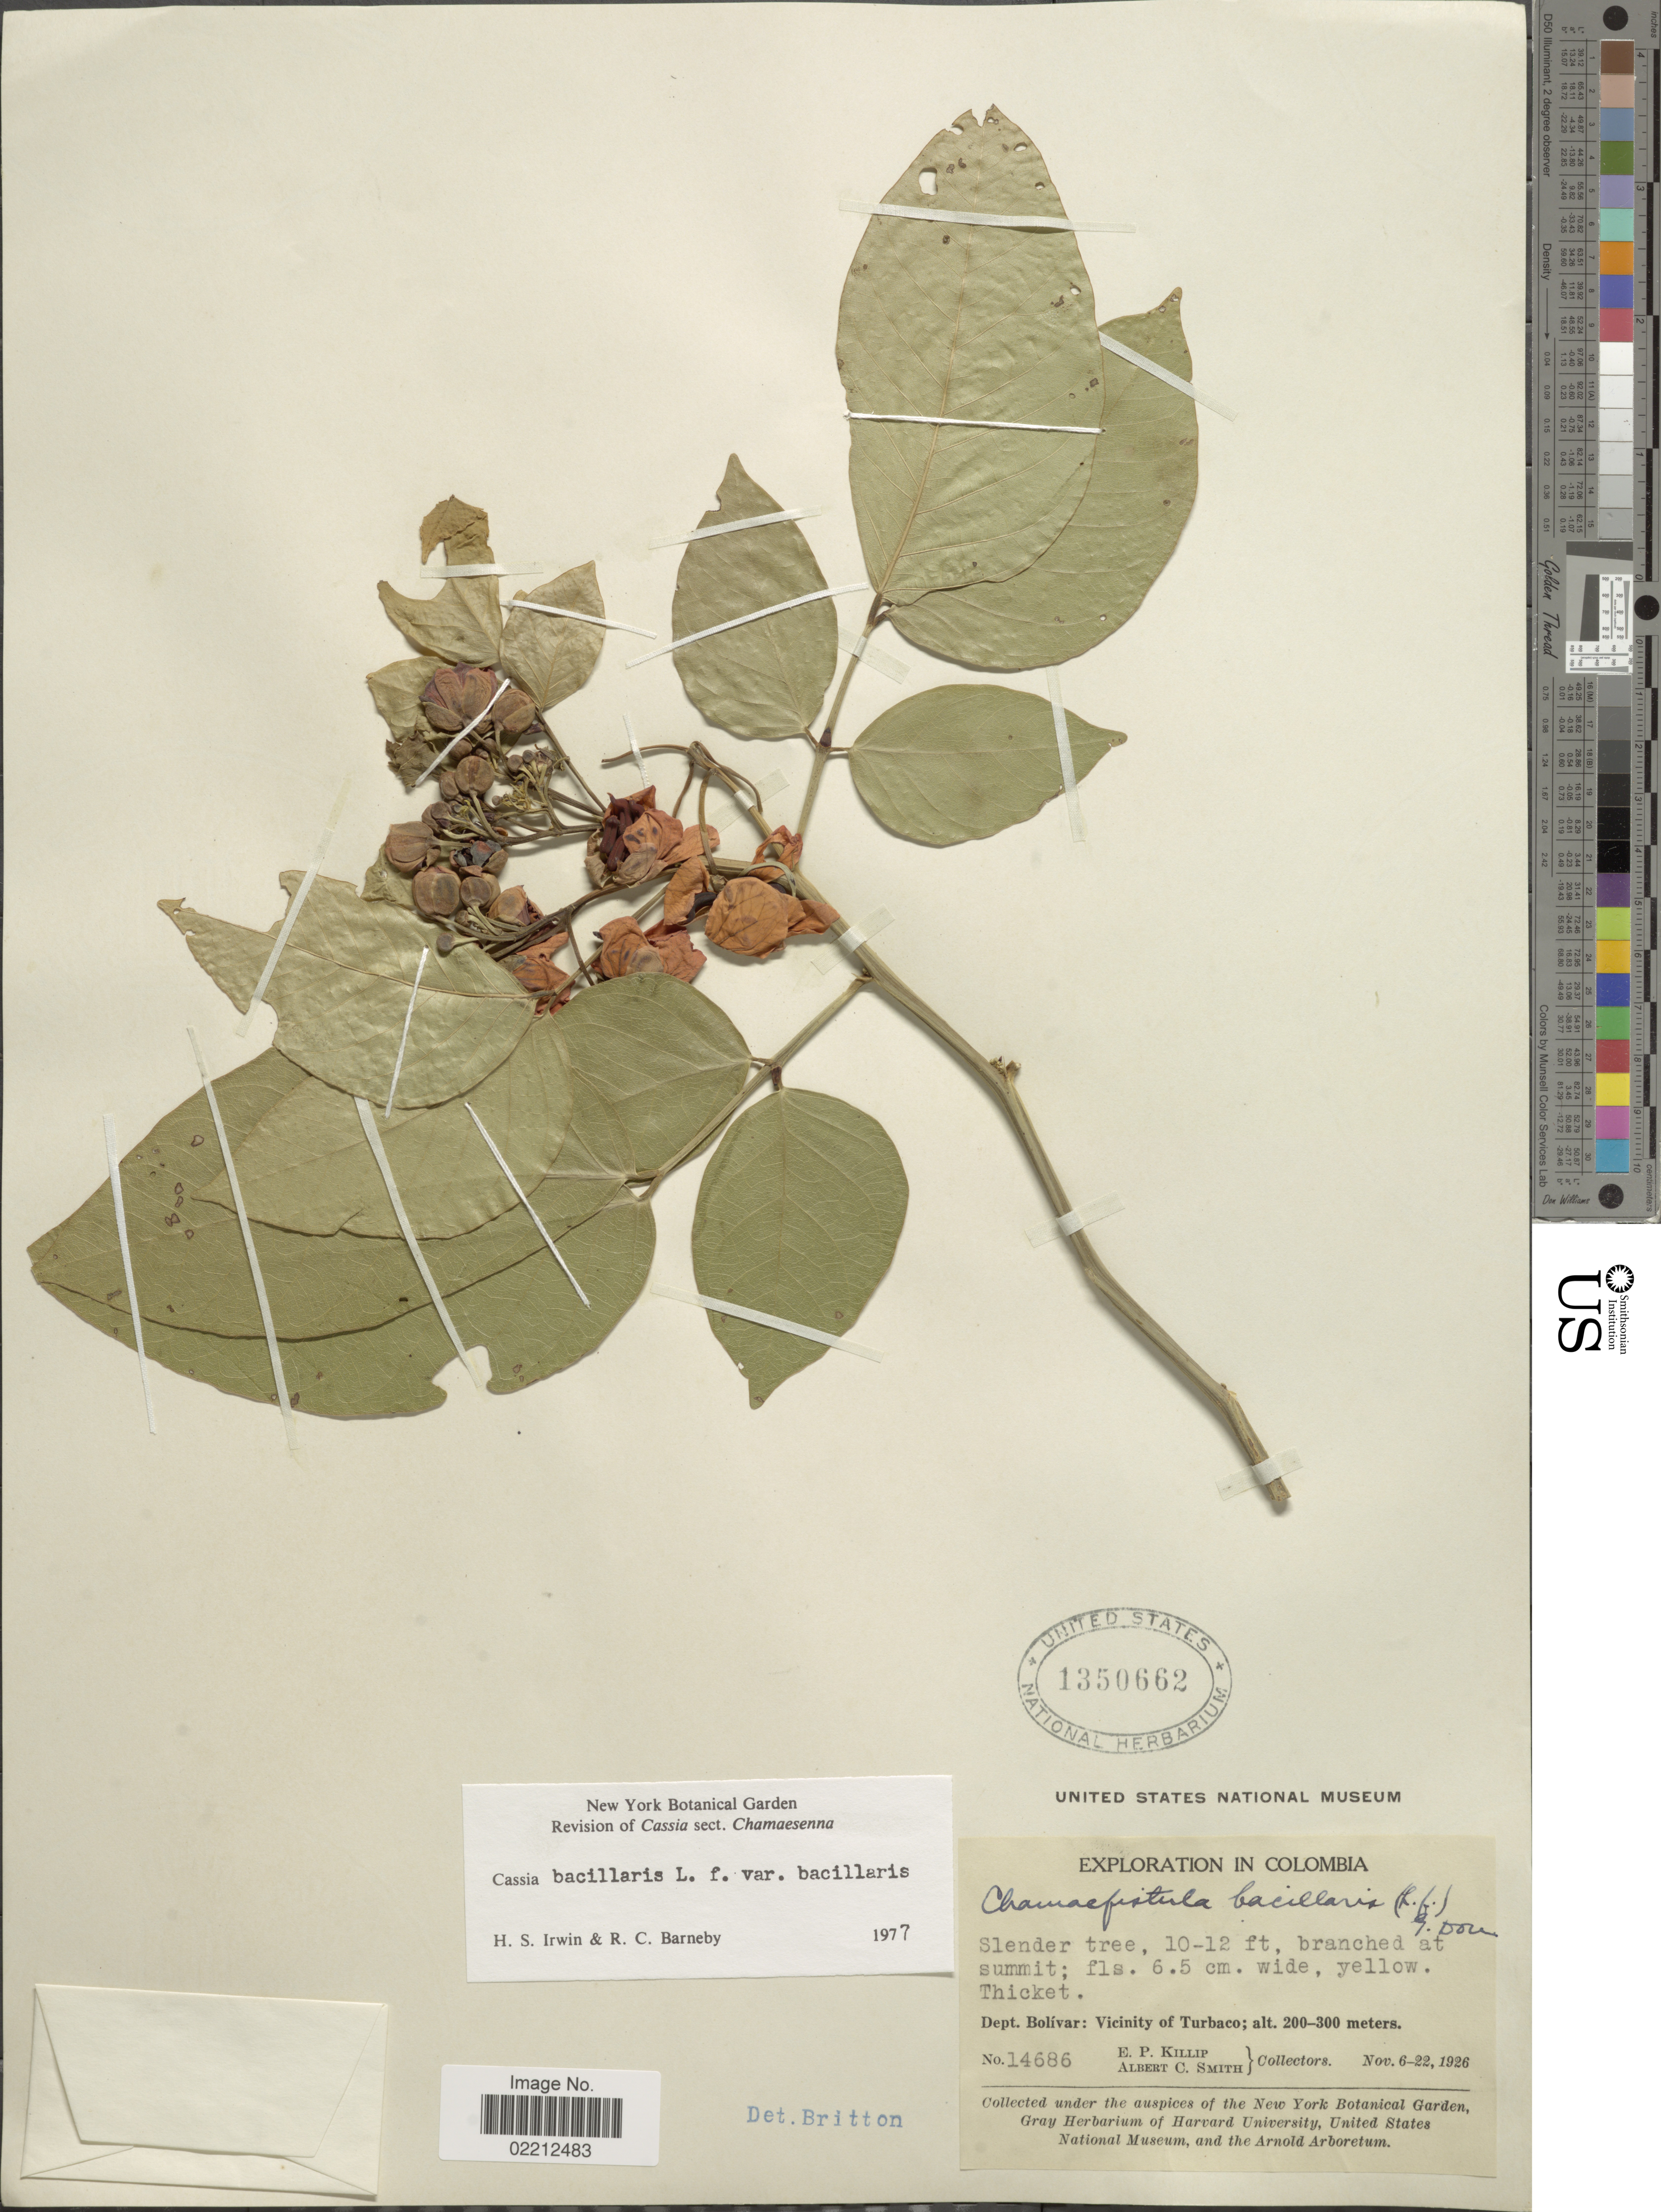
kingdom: Plantae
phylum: Tracheophyta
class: Magnoliopsida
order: Fabales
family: Fabaceae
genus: Senna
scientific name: Senna bacillaris var. bacillaris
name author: (L. f.) H.S. Irwin & Barneby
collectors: E. P. Killip & A. C. Smith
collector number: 14686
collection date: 1926-11-06/1926-11-22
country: Colombia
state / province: Bolívar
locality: Dept. Bolivar: Vicinity of Turbaco.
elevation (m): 200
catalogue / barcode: US 1350662